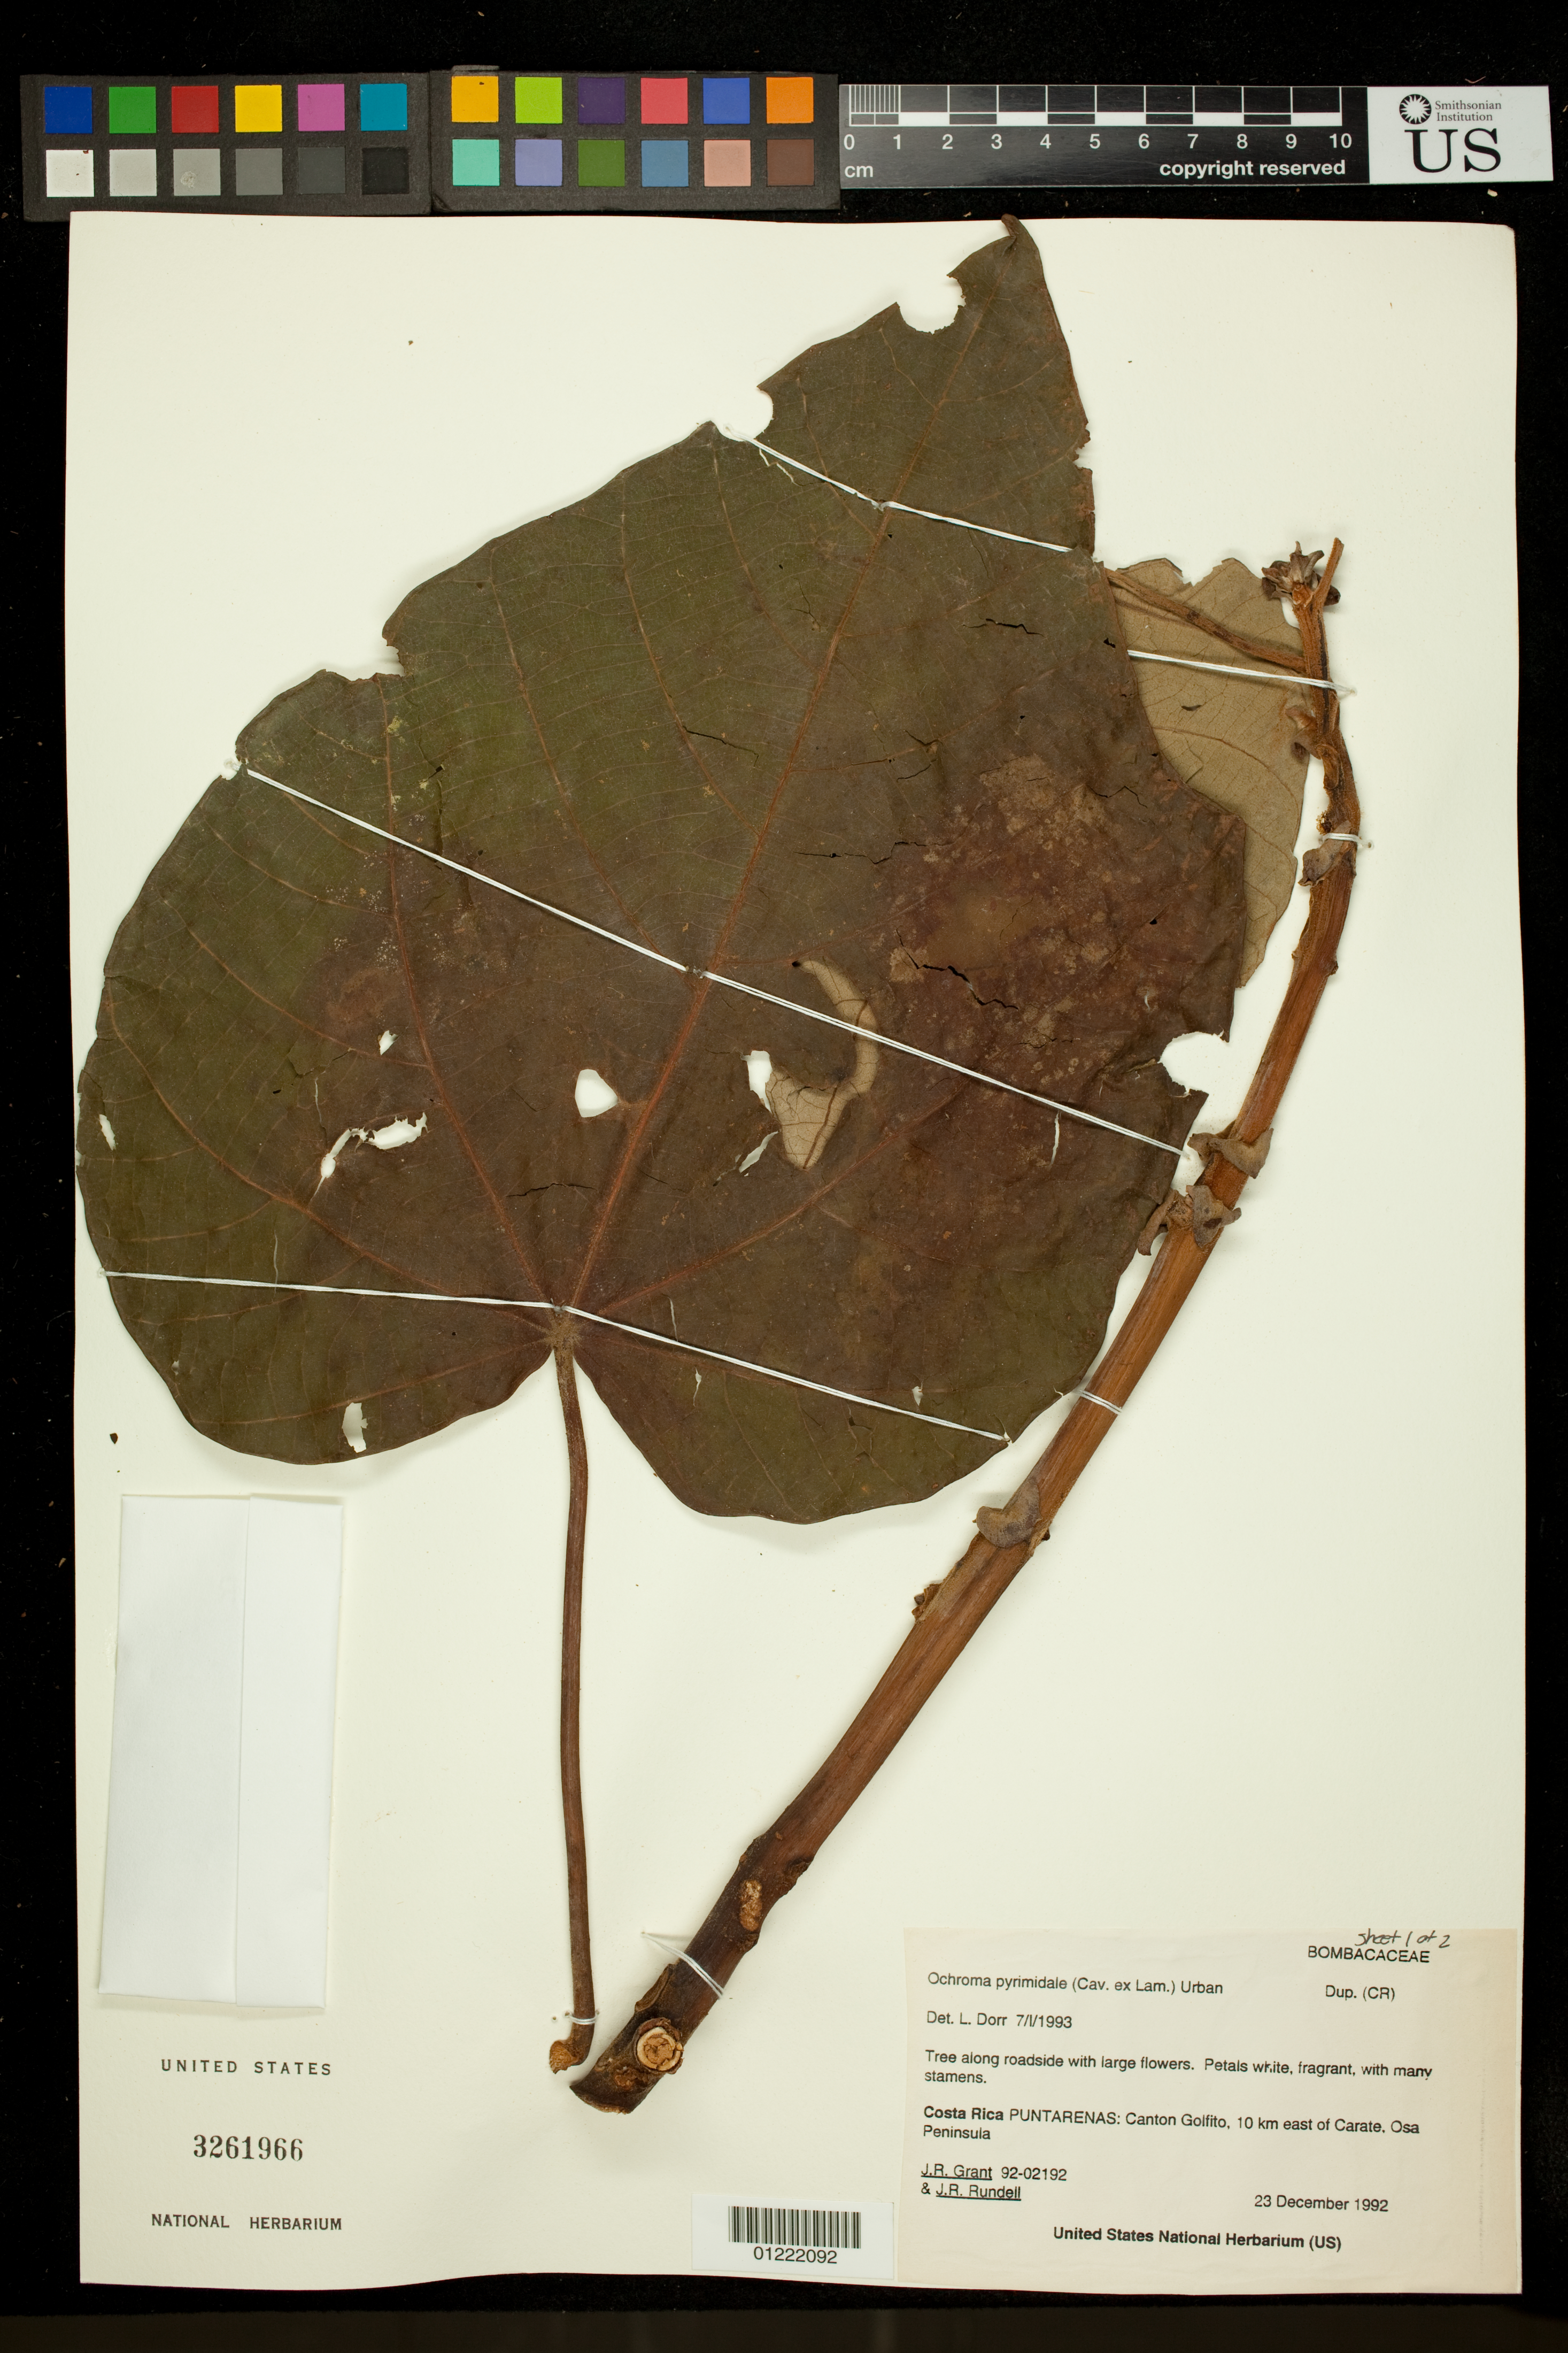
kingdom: Plantae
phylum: Tracheophyta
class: Magnoliopsida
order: Malvales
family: Malvaceae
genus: Ochroma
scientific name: Ochroma limonense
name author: Rowlee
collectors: J. R. Grant & J. R. Rundell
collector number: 92-02192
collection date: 1992-12-23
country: Costa Rica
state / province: Puntarenas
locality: Canton Golfito, 10 km east of Carate, Osa Peninsula.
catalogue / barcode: US 3261966